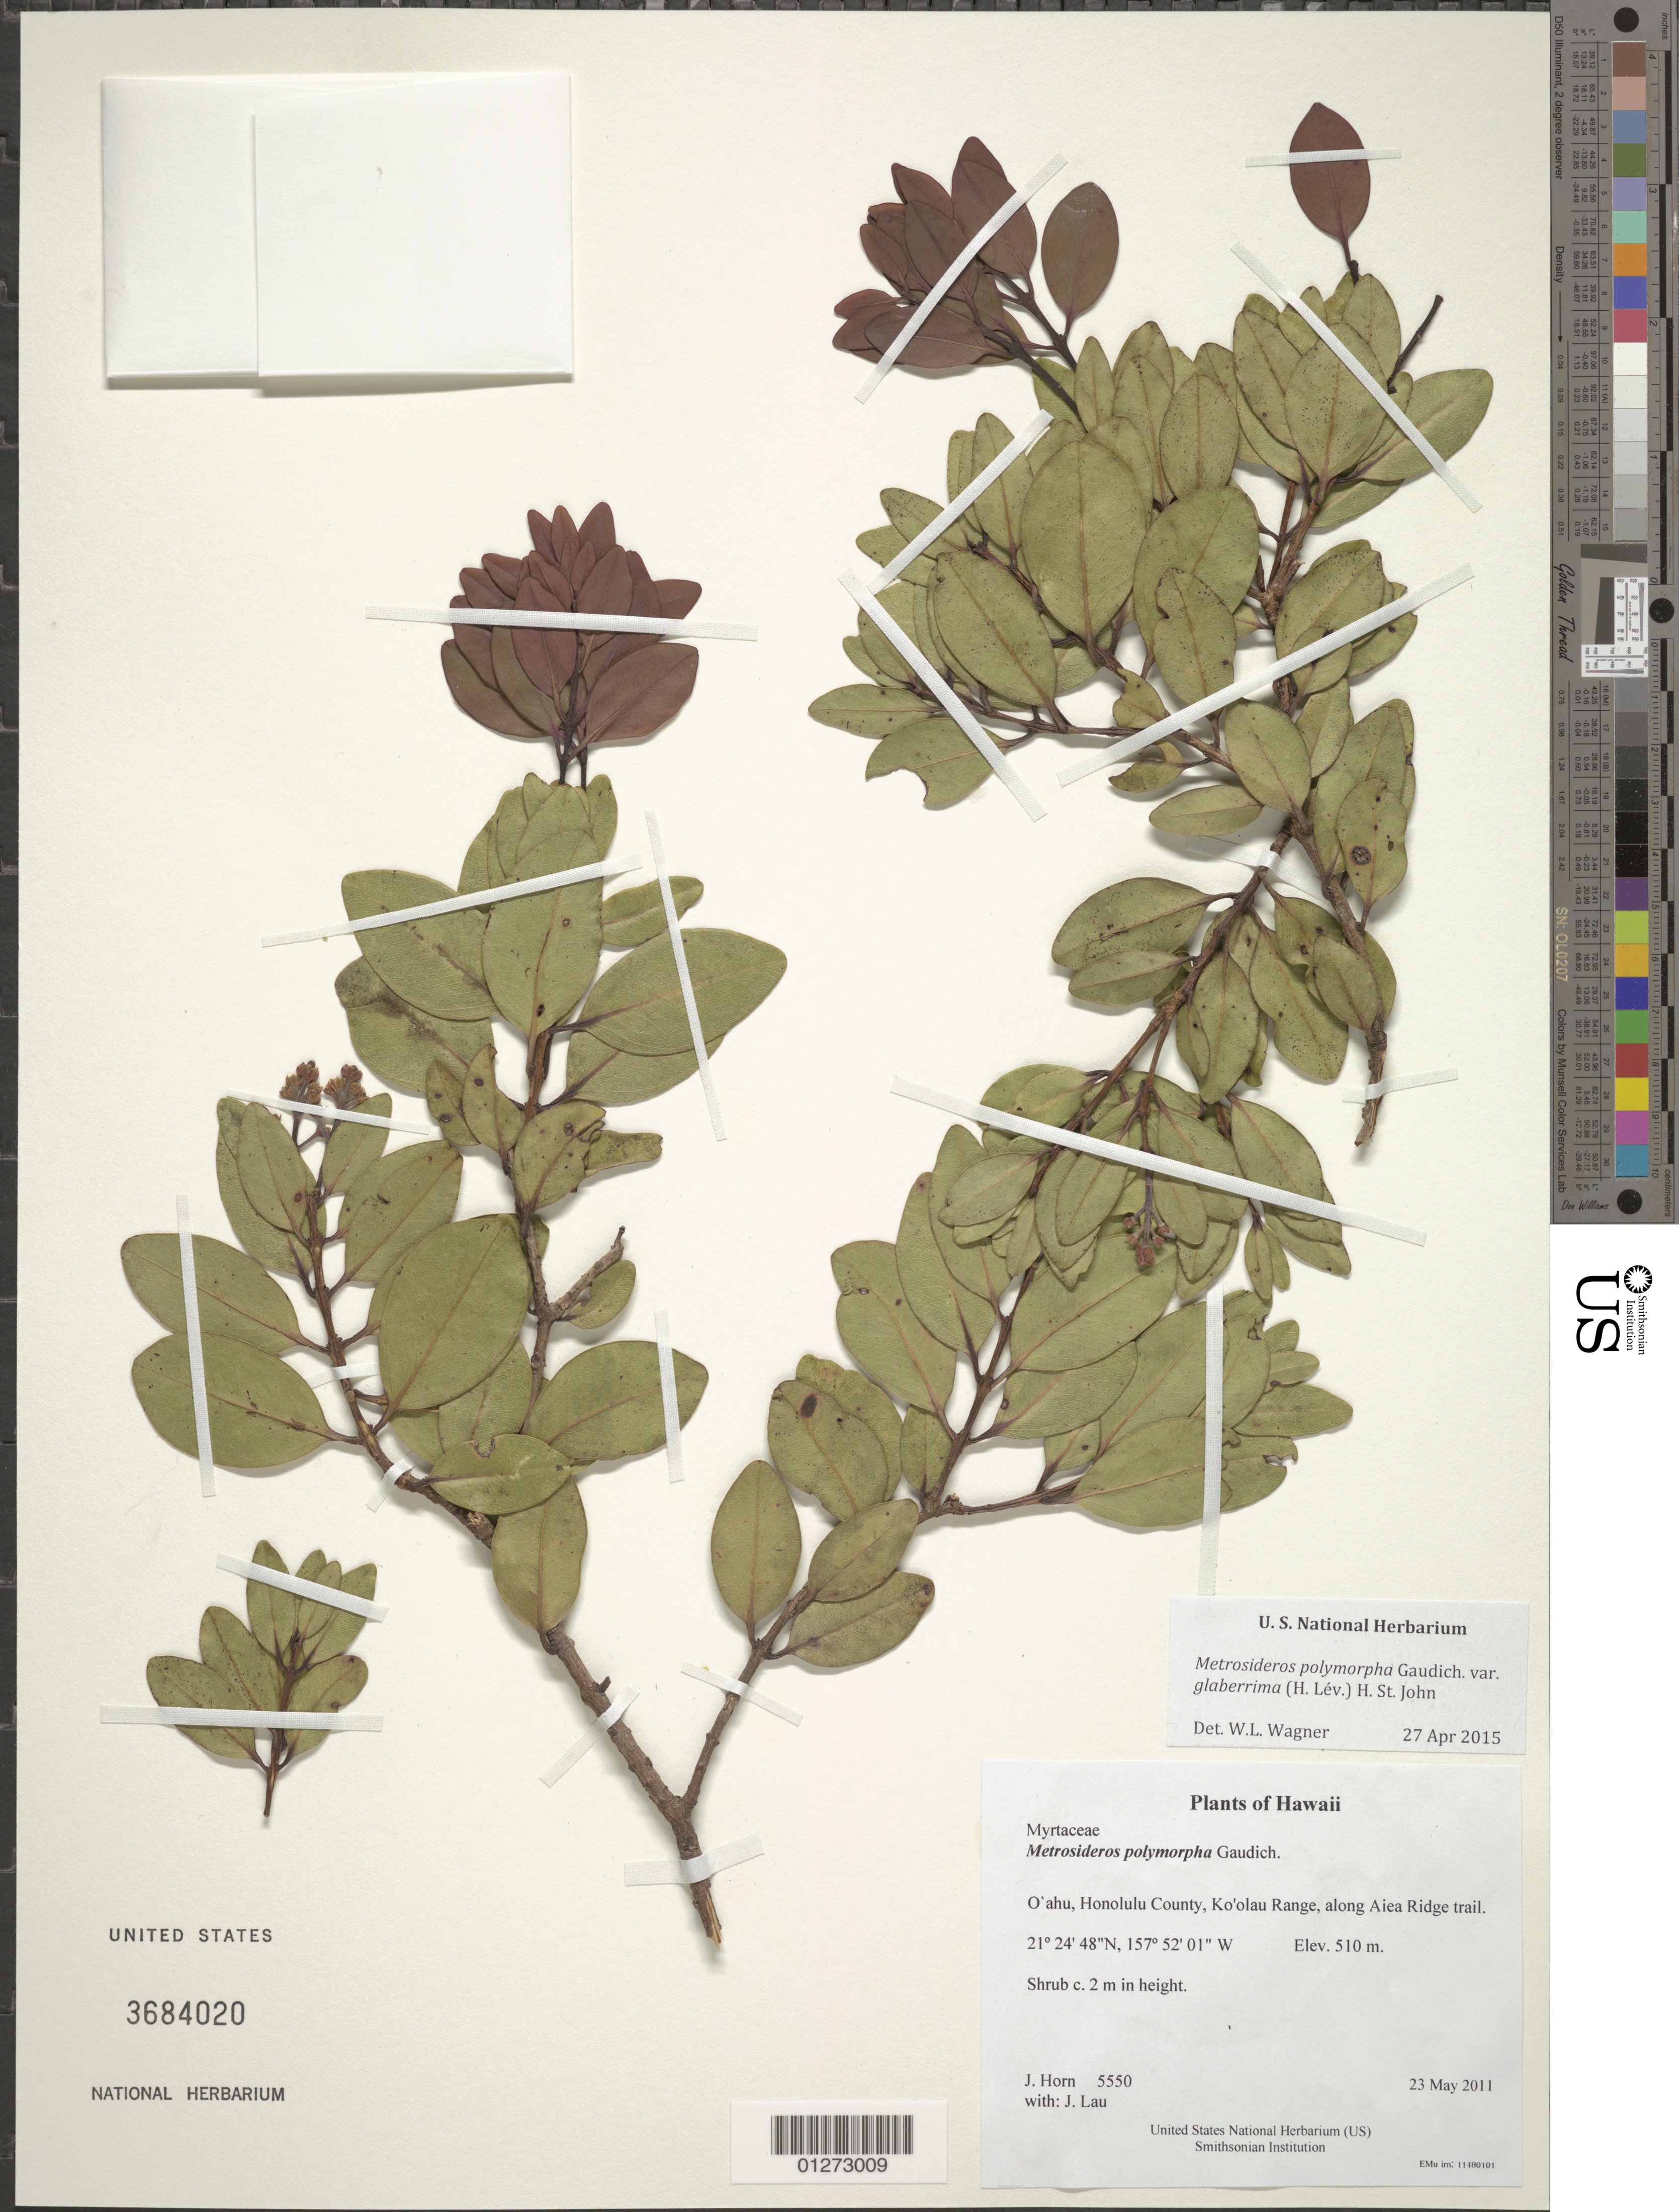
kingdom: Plantae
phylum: Tracheophyta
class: Magnoliopsida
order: Myrtales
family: Myrtaceae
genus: Metrosideros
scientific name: Metrosideros polymorpha var. glaberrima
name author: (H. Lév.) H. St. John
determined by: Wagner, W. L., (BOT), Smithsonian Institution - National Museum of Natural History (UNITED STATES)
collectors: J. Horn & J. Lau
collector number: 5550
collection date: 2011-05-23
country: United States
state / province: Hawaii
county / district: Honolulu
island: Oahu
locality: Ko'olau Range, along Aiea Ridge trail.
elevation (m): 510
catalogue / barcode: US 3684020